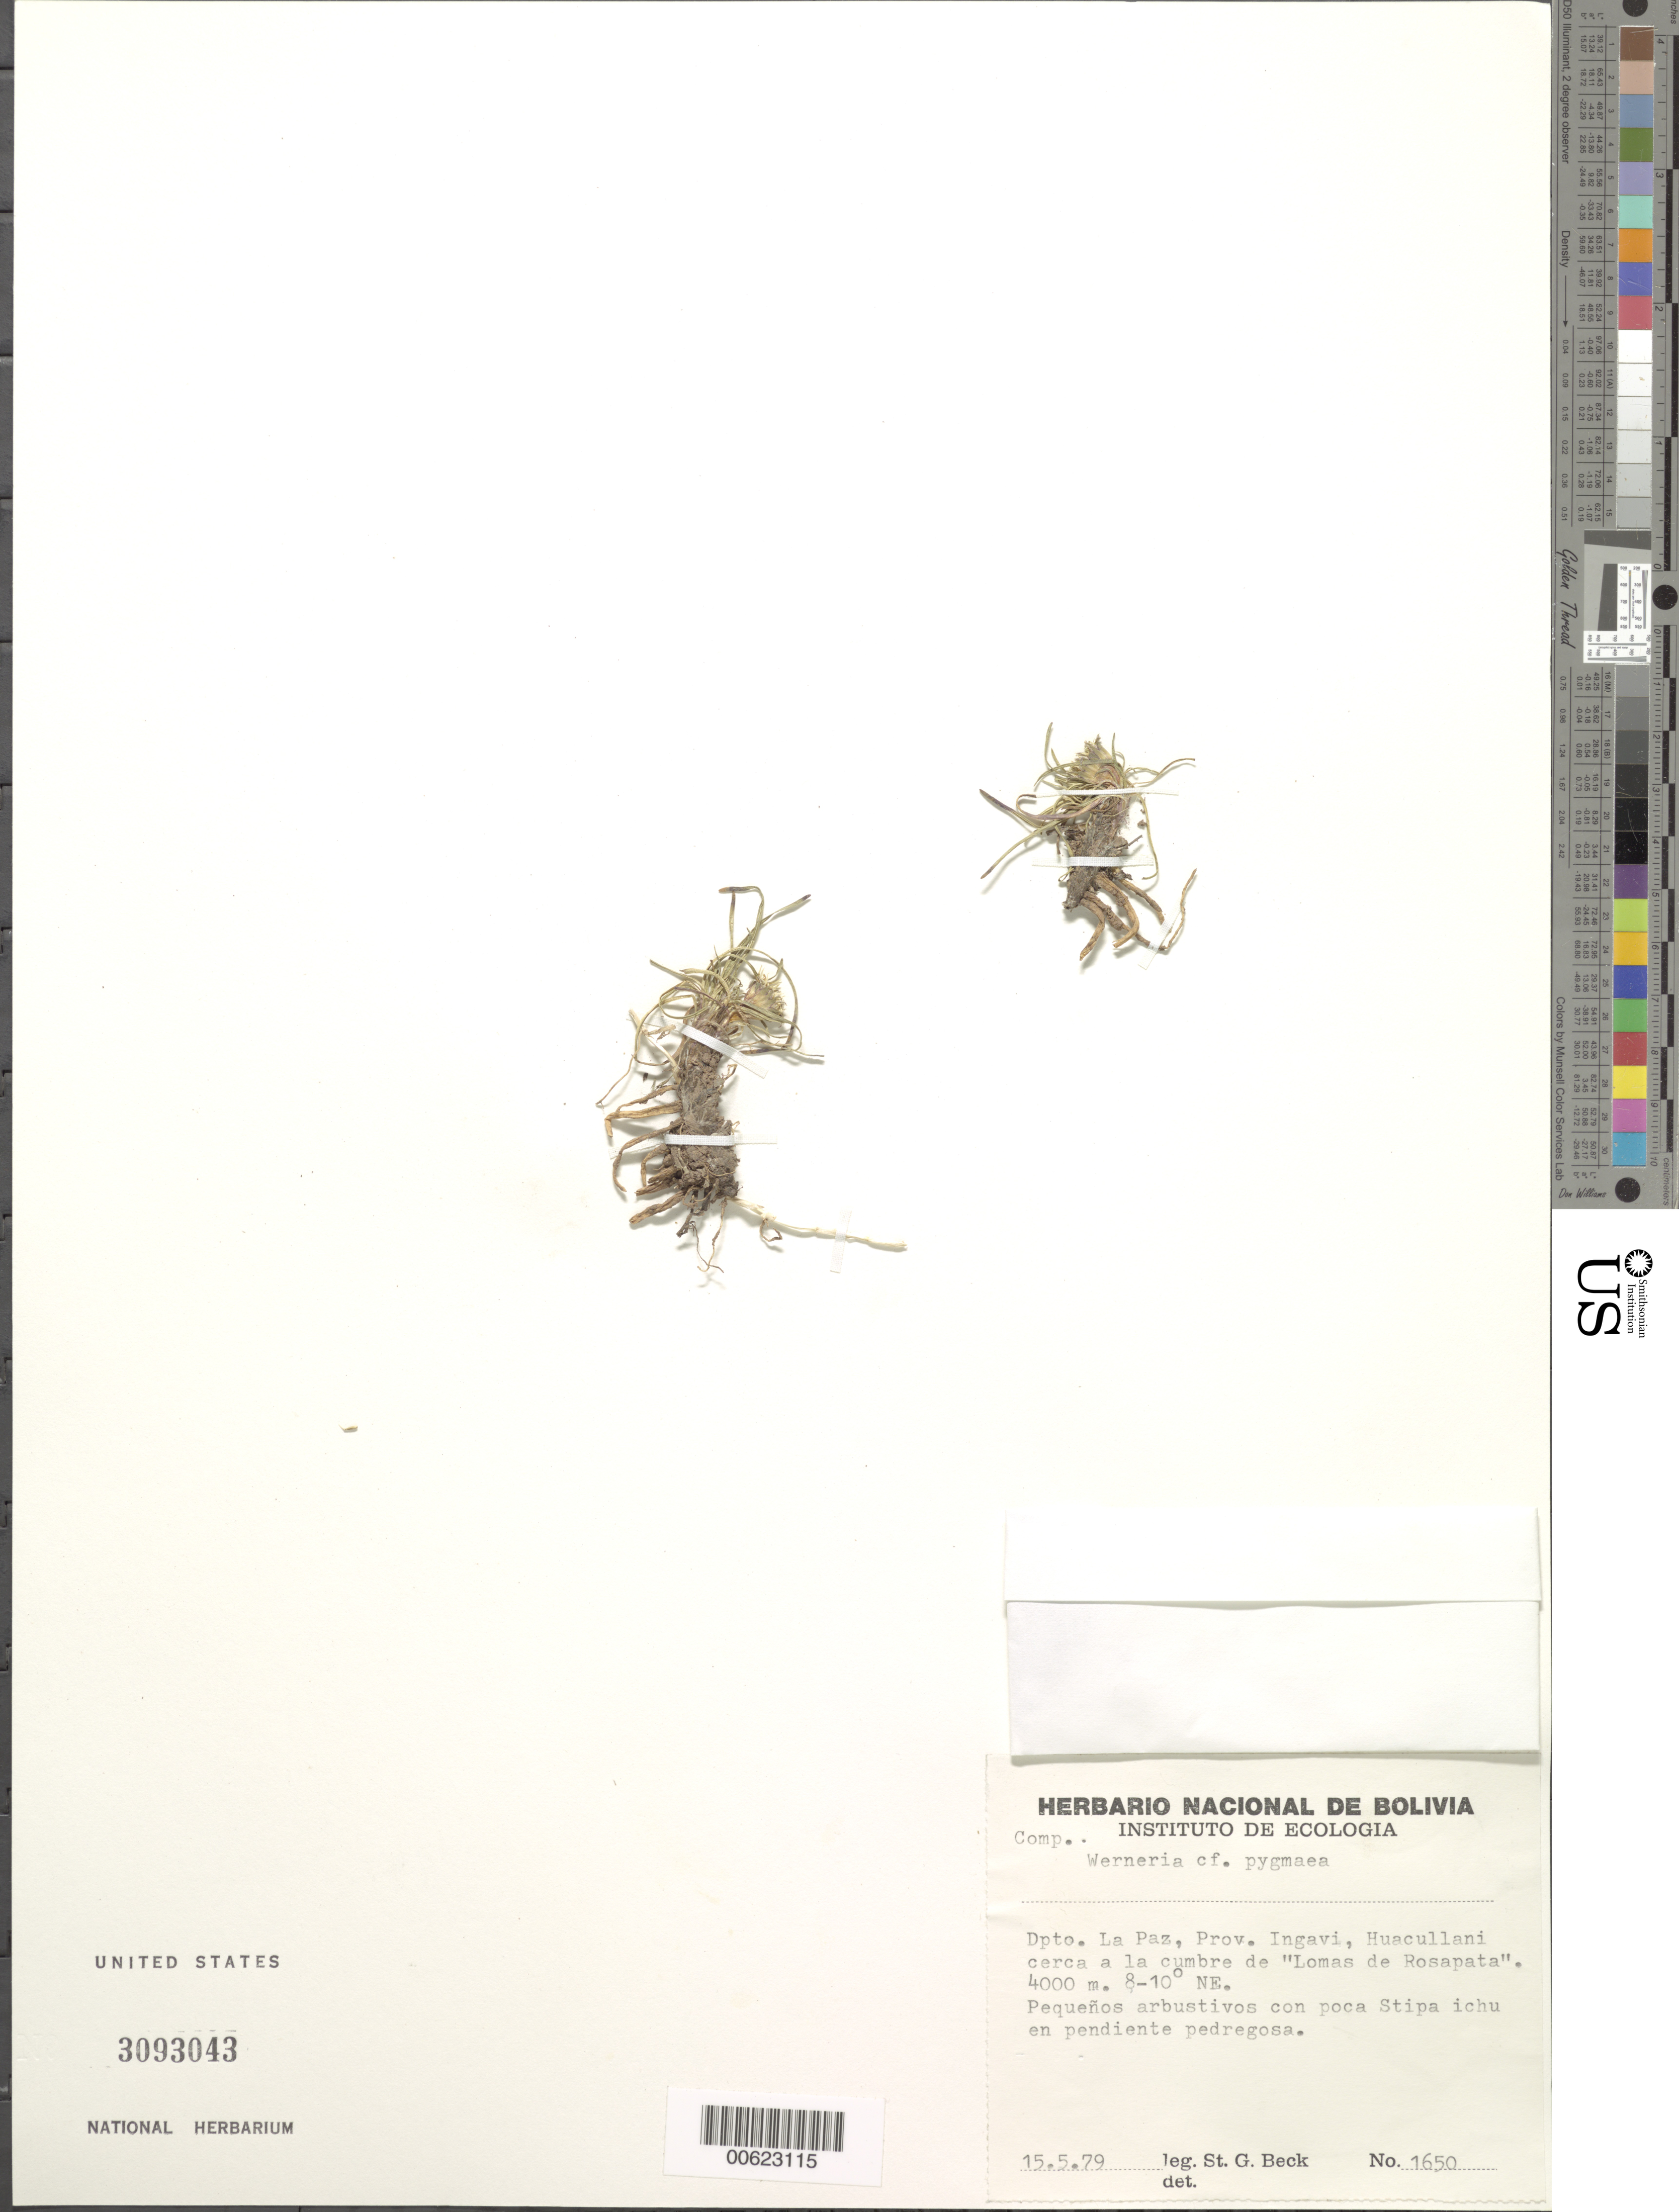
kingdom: Plantae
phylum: Tracheophyta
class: Magnoliopsida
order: Asterales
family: Asteraceae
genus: Werneria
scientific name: Werneria apiculata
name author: Sch. Bip.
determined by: Calvo, Joel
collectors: S. G. Beck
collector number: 1650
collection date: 1979-05-15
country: Bolivia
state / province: La Paz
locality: Prov. Ingavi, Huacullani ca. a la cumbre de "Lomas de Rosapata"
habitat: Pequenos arbustivos con poca Stipa ichu en pendiente pedregosa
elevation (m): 4000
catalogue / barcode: US 3093043